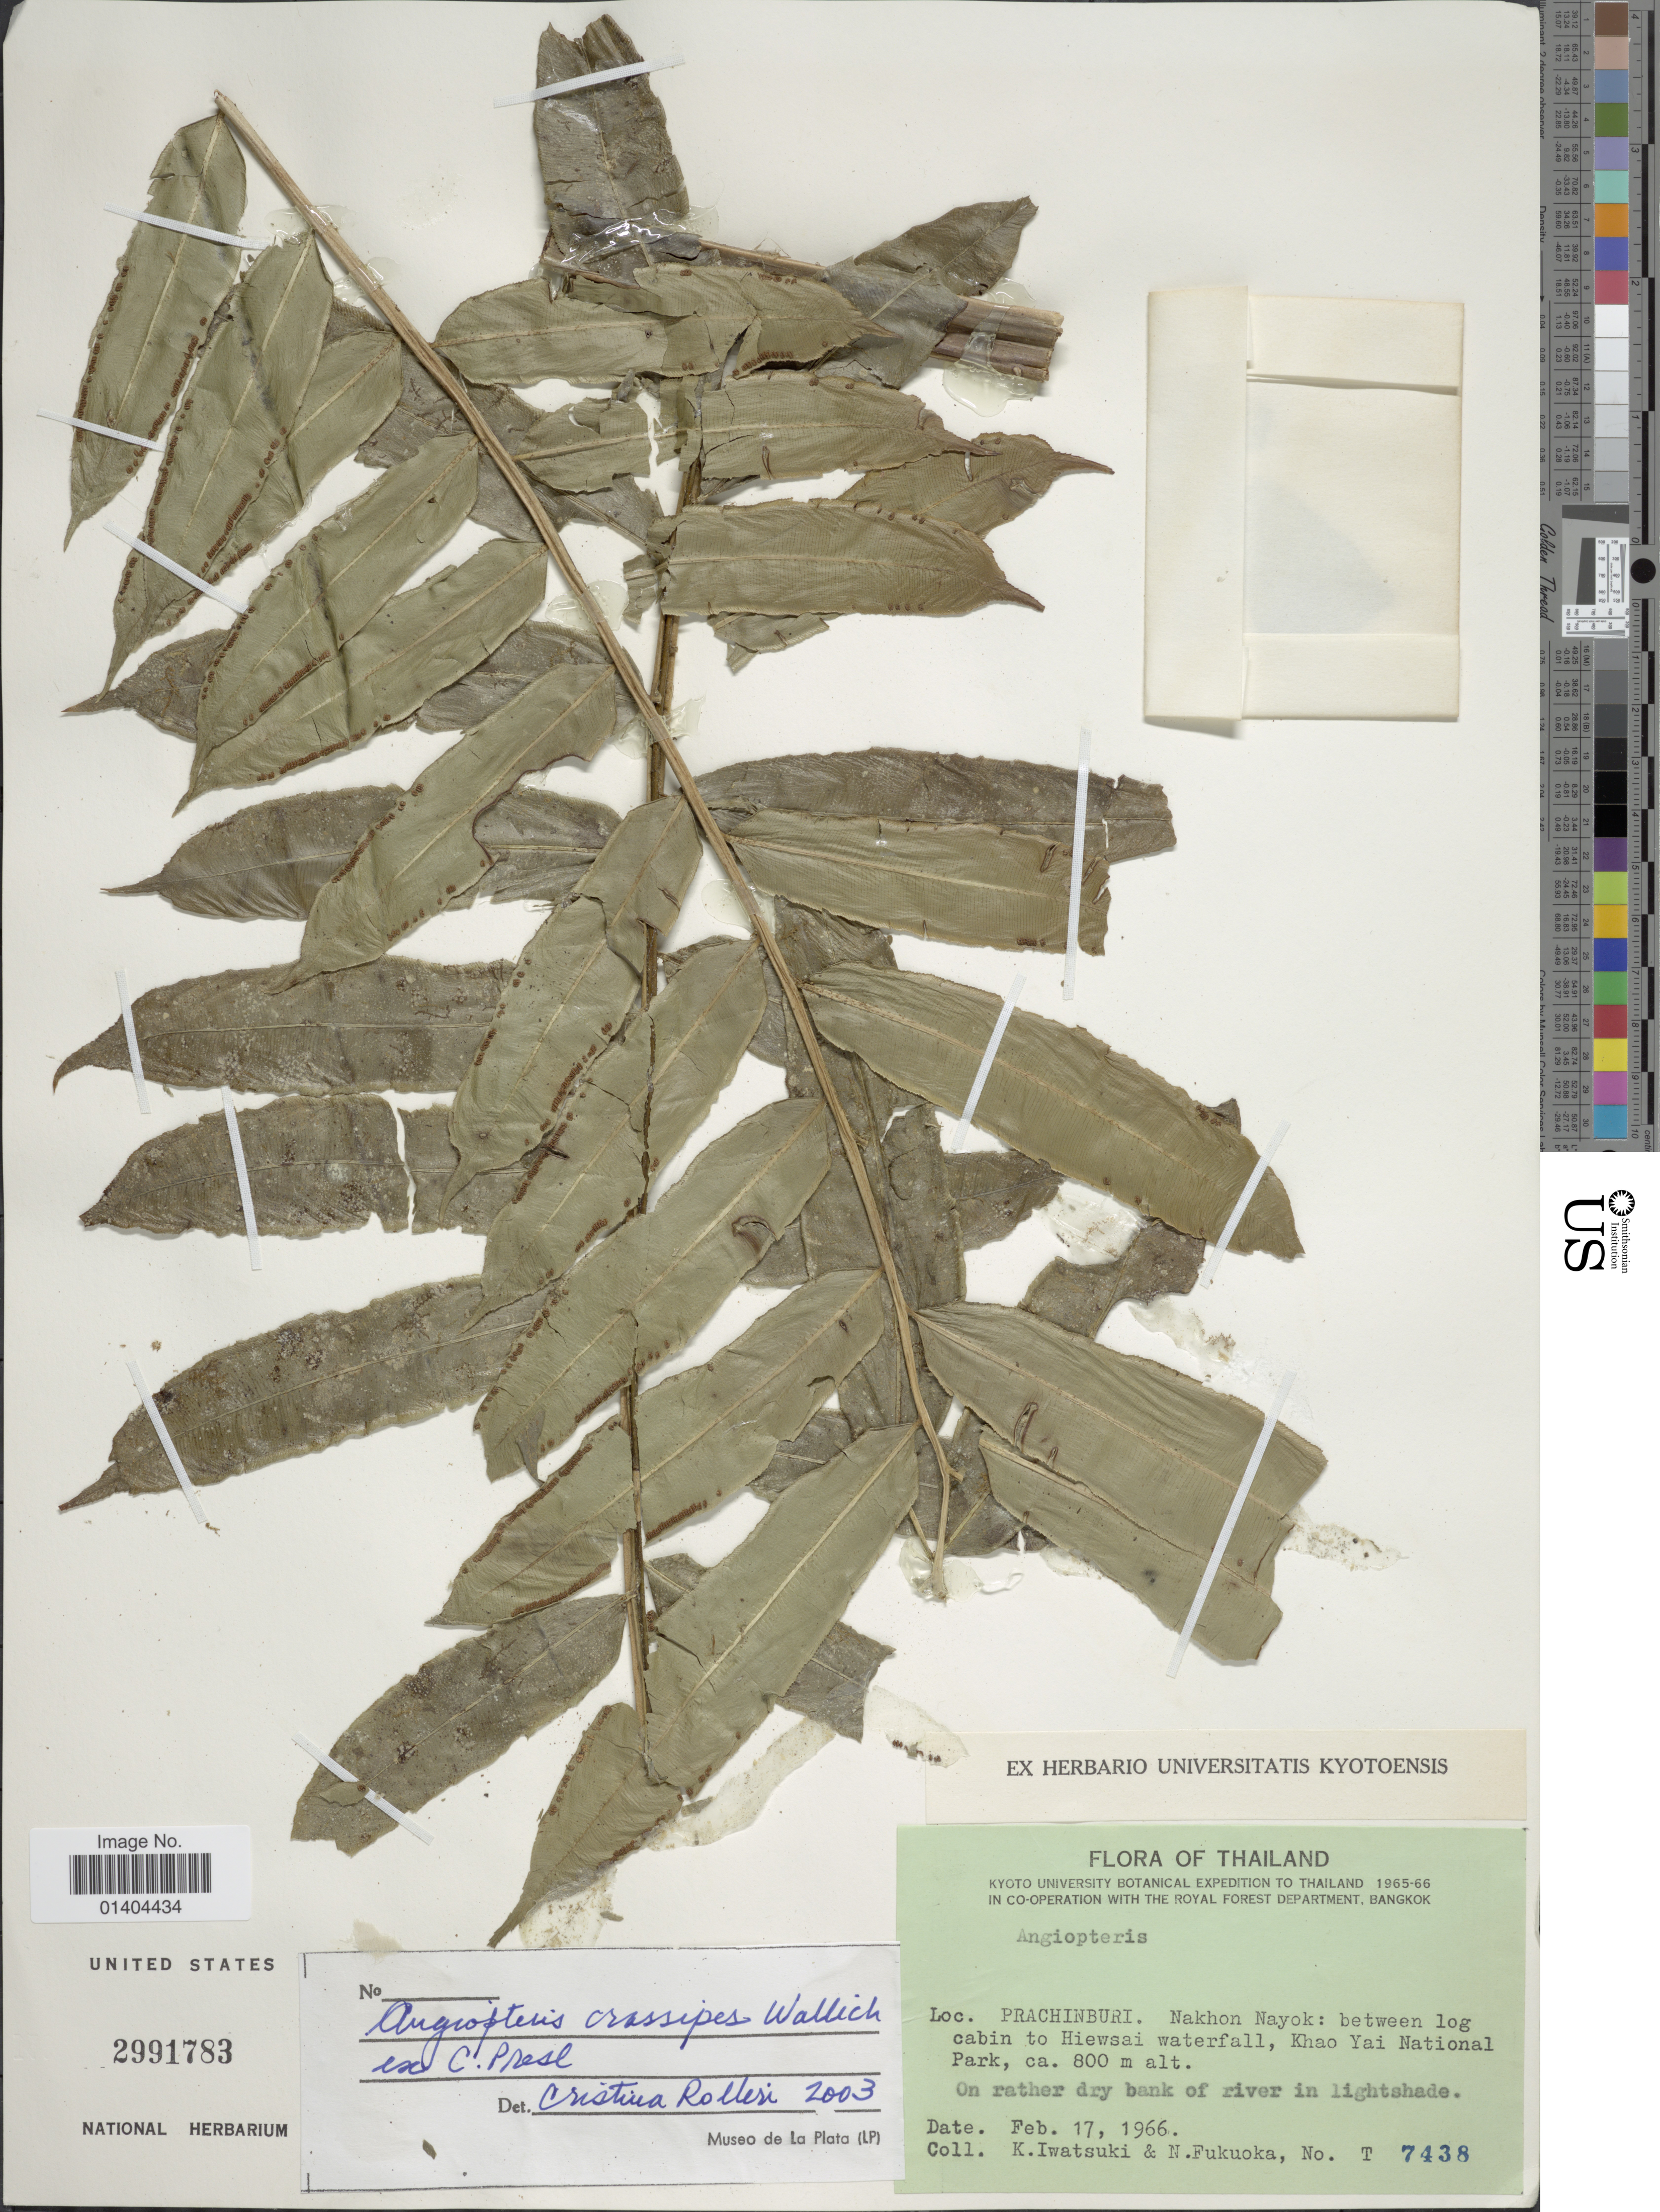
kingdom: Plantae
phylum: Tracheophyta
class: Polypodiopsida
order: Marattiales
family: Marattiaceae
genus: Angiopteris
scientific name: Angiopteris crassipes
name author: Wall. ex C. Presl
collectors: K. Iwatsuki & N. Fukuoka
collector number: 7438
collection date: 1966-02-17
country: Thailand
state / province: Prachin Buri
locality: Nakhon Nayoki: between log acbin to Hiewsai waterdall, Khao Yai National Park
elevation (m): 800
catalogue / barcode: US 2991783